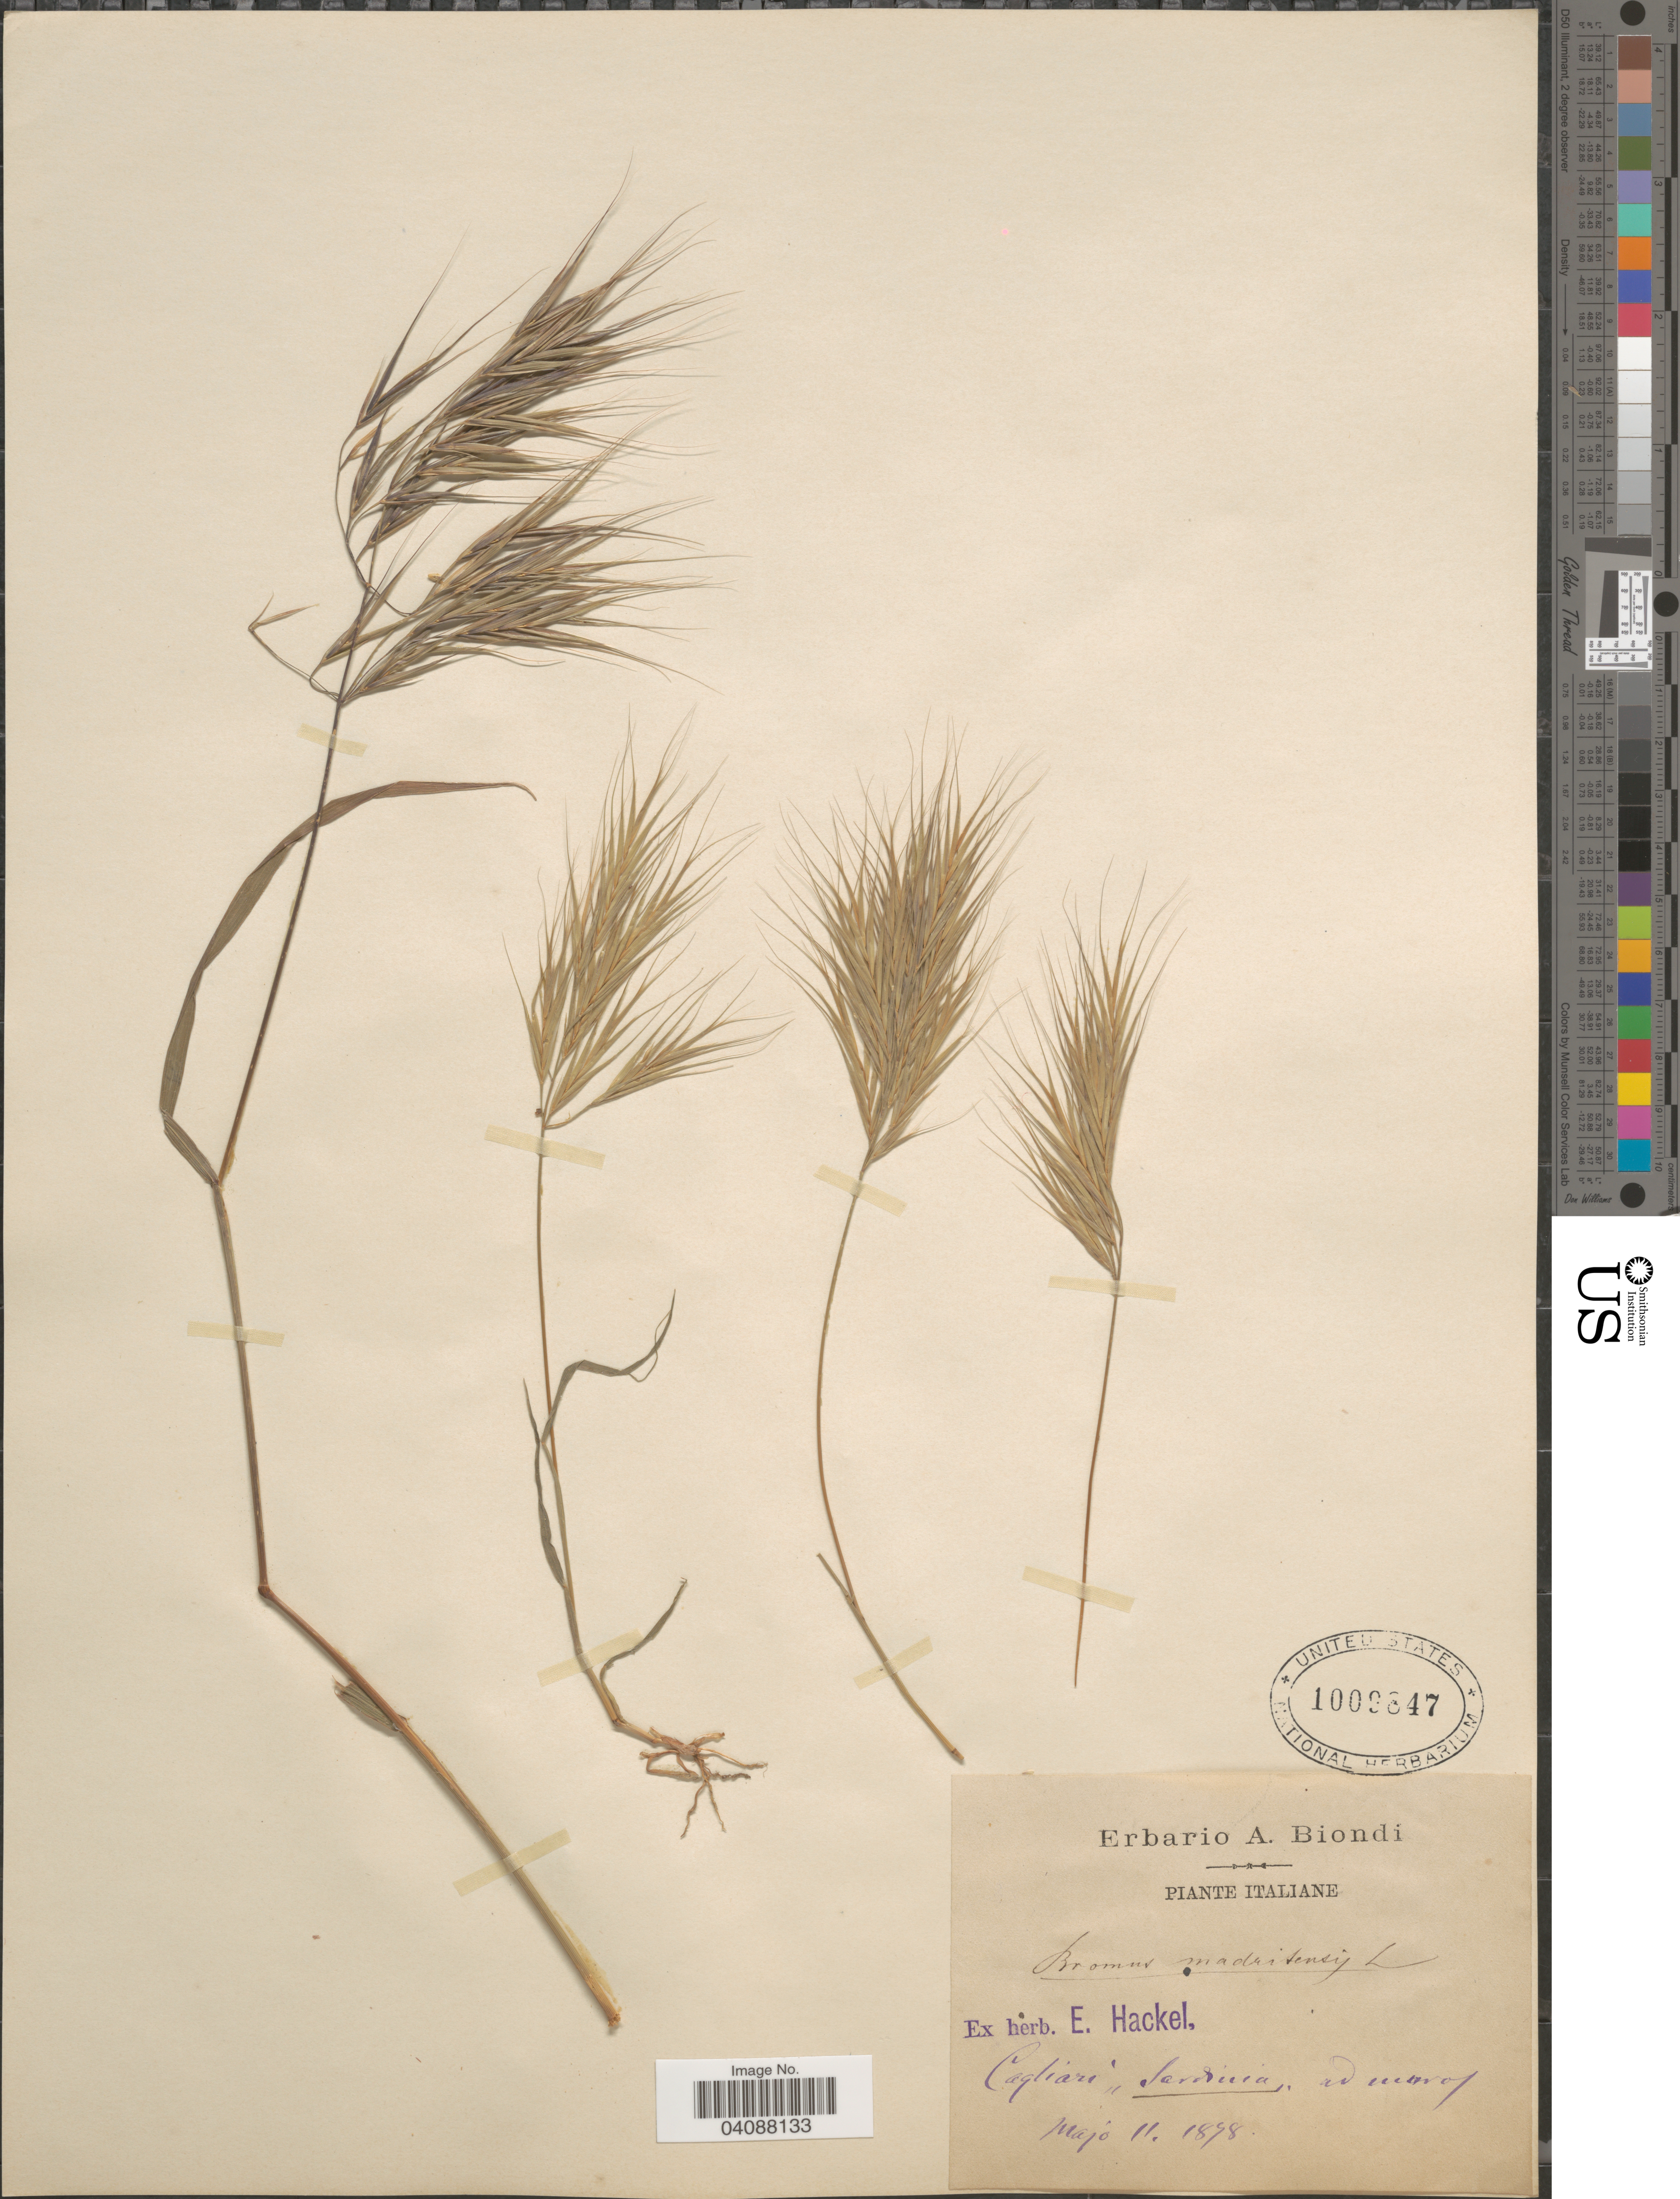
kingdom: Plantae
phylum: Tracheophyta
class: Liliopsida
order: Poales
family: Poaceae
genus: Bromus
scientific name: Bromus madritensis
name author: L.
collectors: Ex herb. A. Biondi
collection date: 1898-05-11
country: Italy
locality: Italiane. Cagliari "Sardinia".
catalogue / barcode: US 1009847